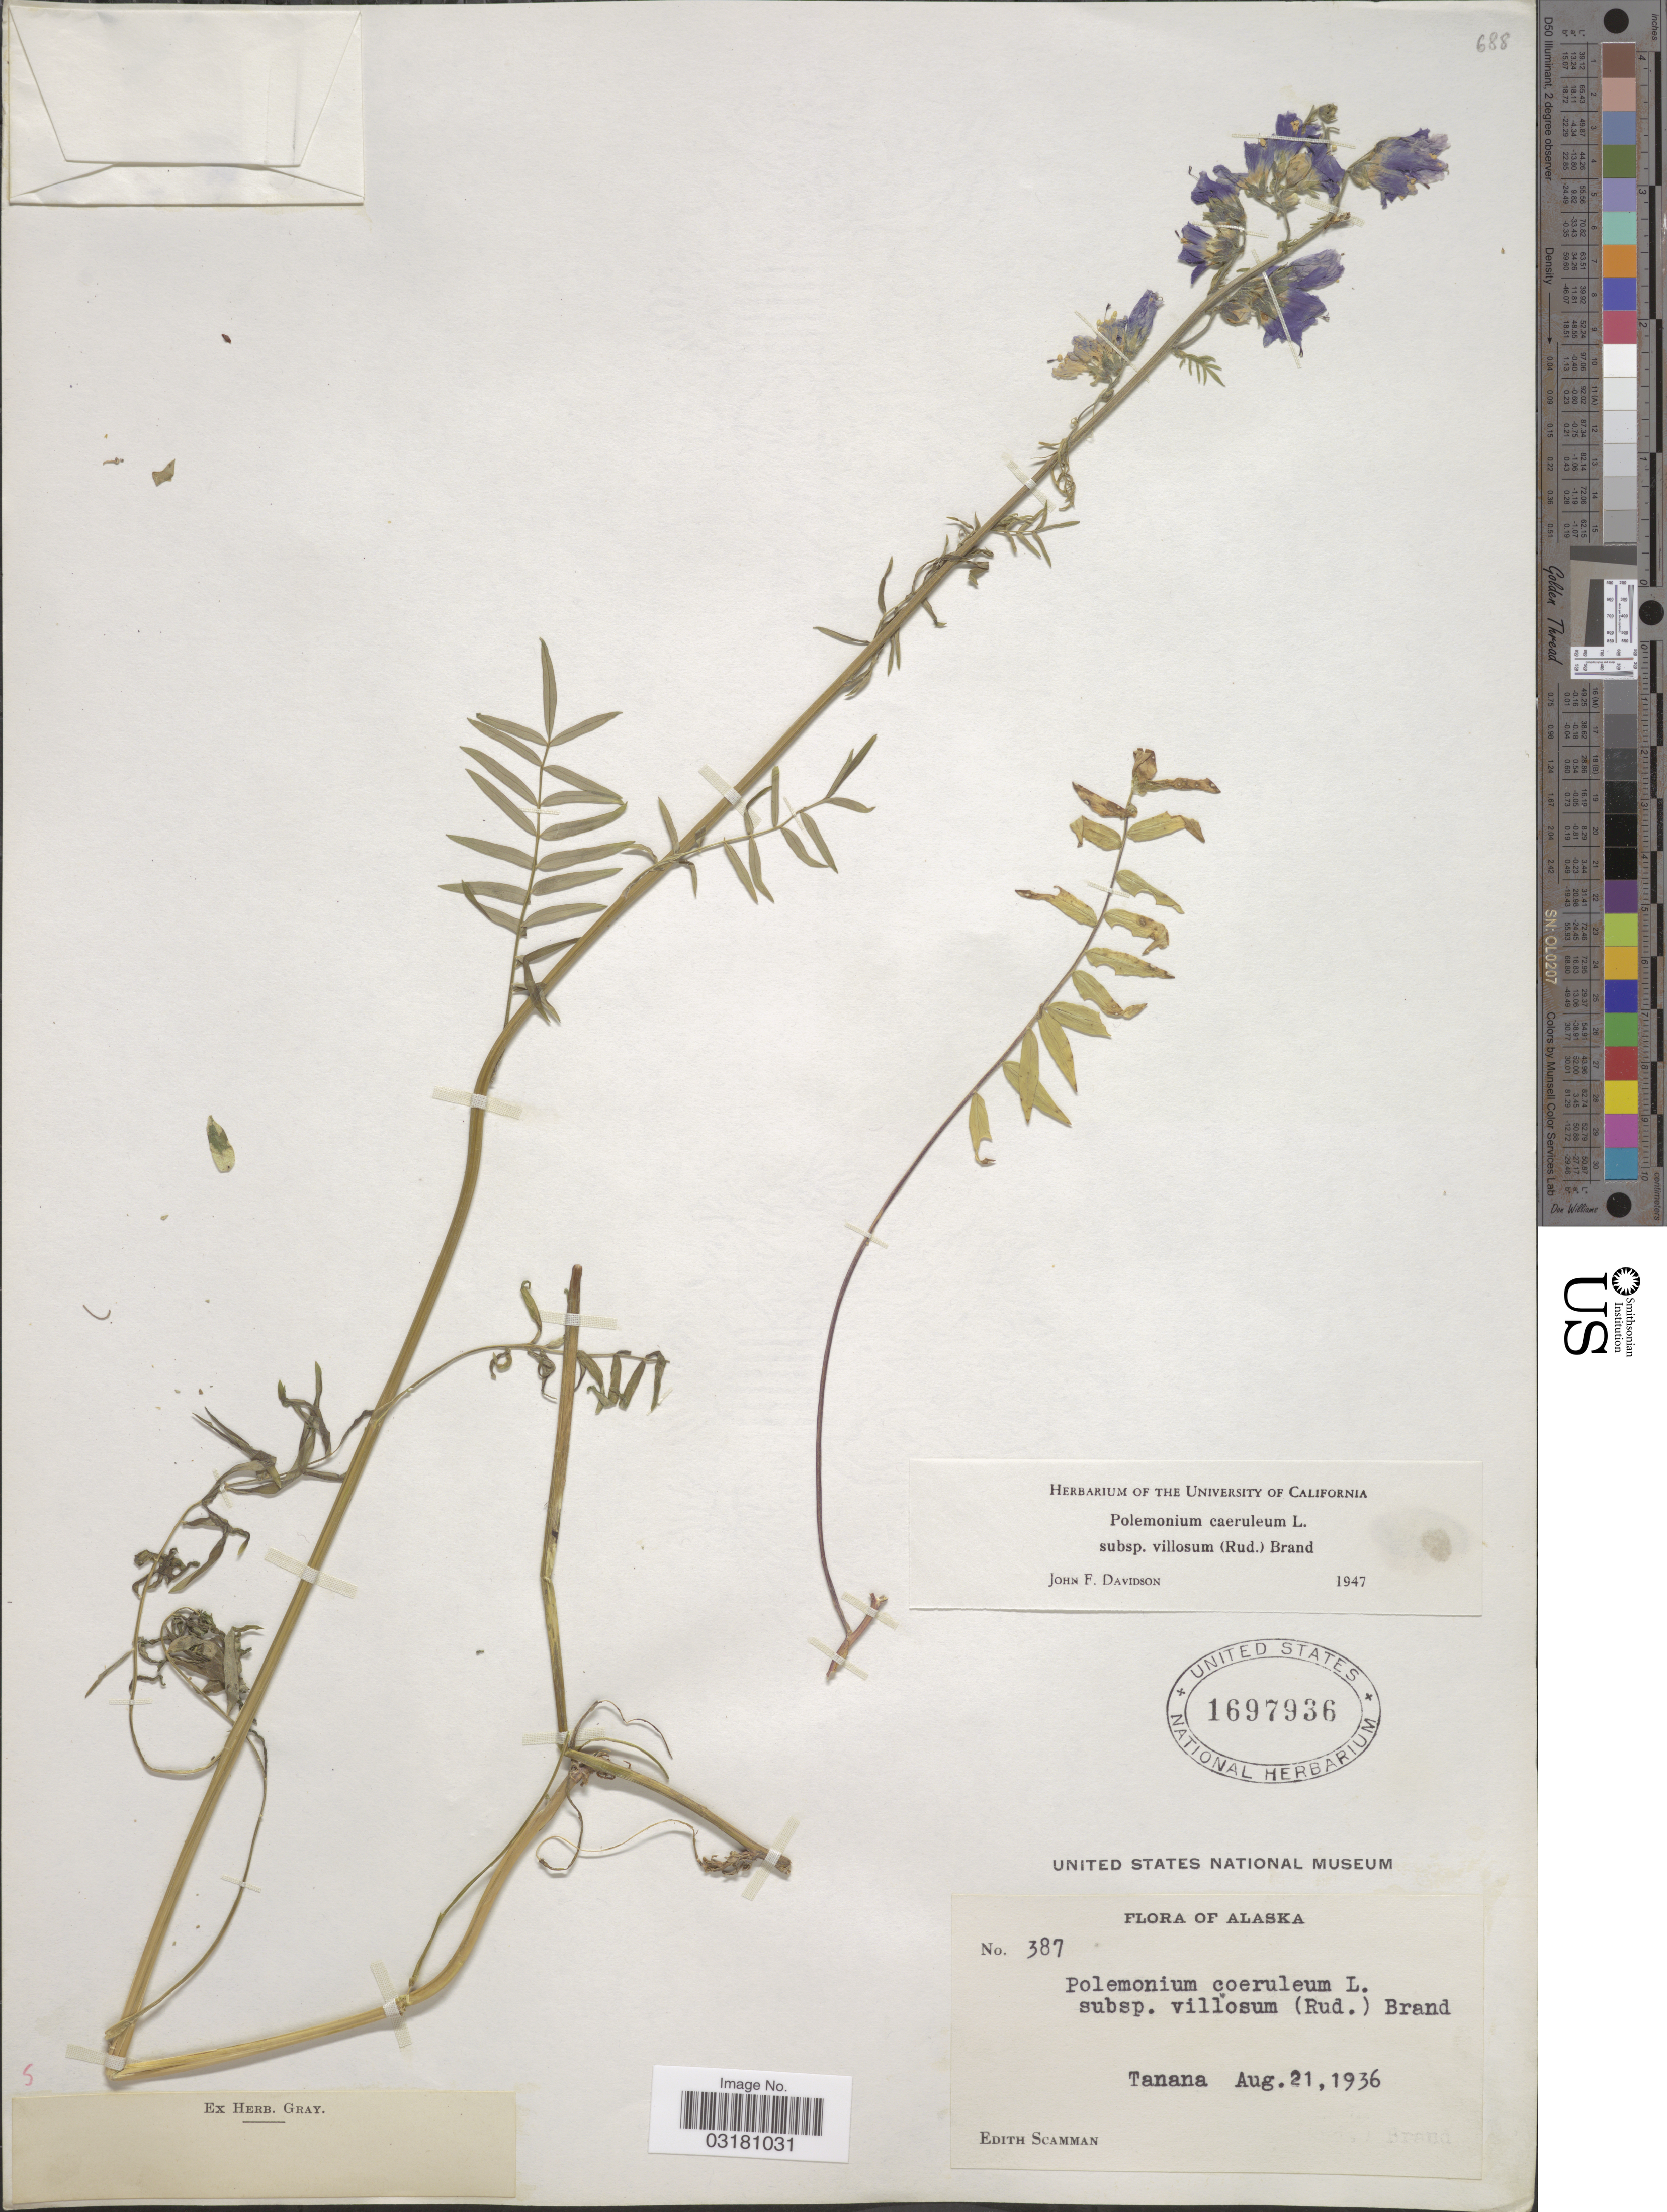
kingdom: Plantae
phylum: Tracheophyta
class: Magnoliopsida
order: Ericales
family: Polemoniaceae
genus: Polemonium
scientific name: Polemonium caeruleum subsp. villosum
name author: (Rudolph ex Georgi) Brand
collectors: E. Scamman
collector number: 387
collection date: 1936-08-21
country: United States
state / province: Alaska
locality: Tanana.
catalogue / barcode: US 1697936